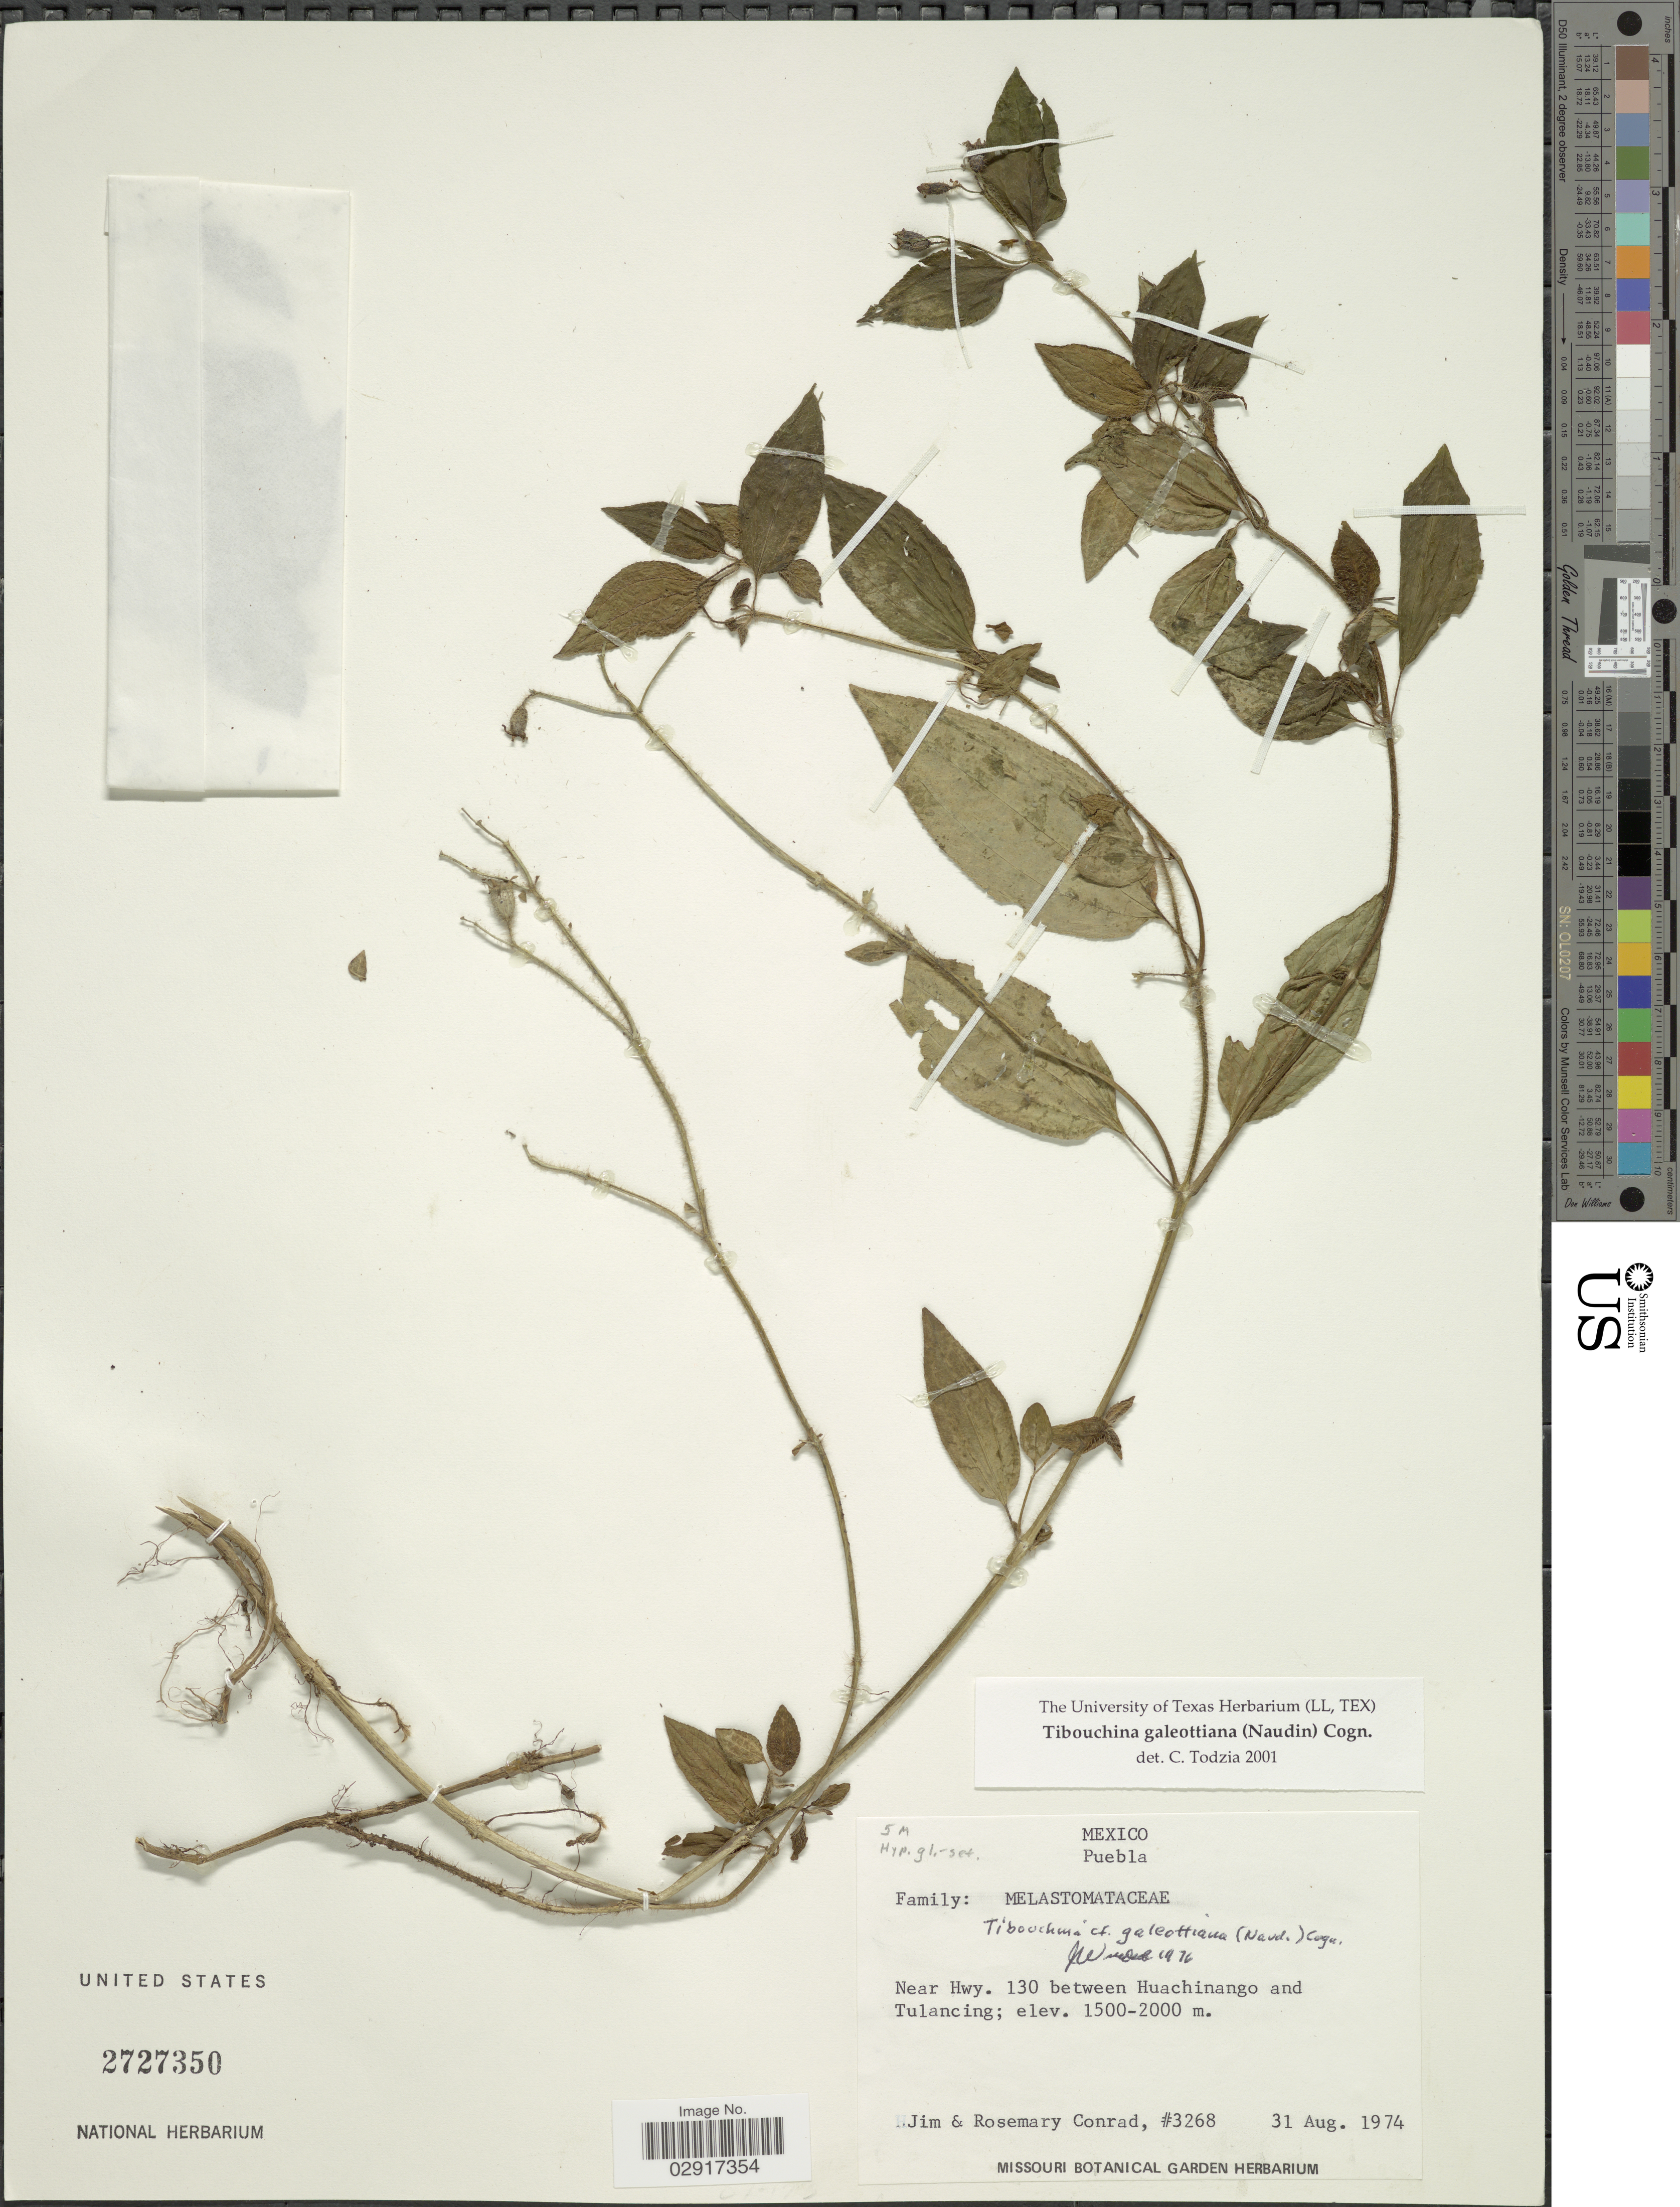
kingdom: Plantae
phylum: Tracheophyta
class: Magnoliopsida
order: Myrtales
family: Melastomataceae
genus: Chaetogastra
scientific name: Chaetogastra galeottiana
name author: (Naudin) P.J.F. Guim. & Michelang.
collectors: J. Conrad & R. Conrad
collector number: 3268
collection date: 1974-08-31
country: Mexico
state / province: Puebla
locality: Near Hwy. 130 between Huachinango and Tulancing.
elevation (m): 1500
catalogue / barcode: US 2727350